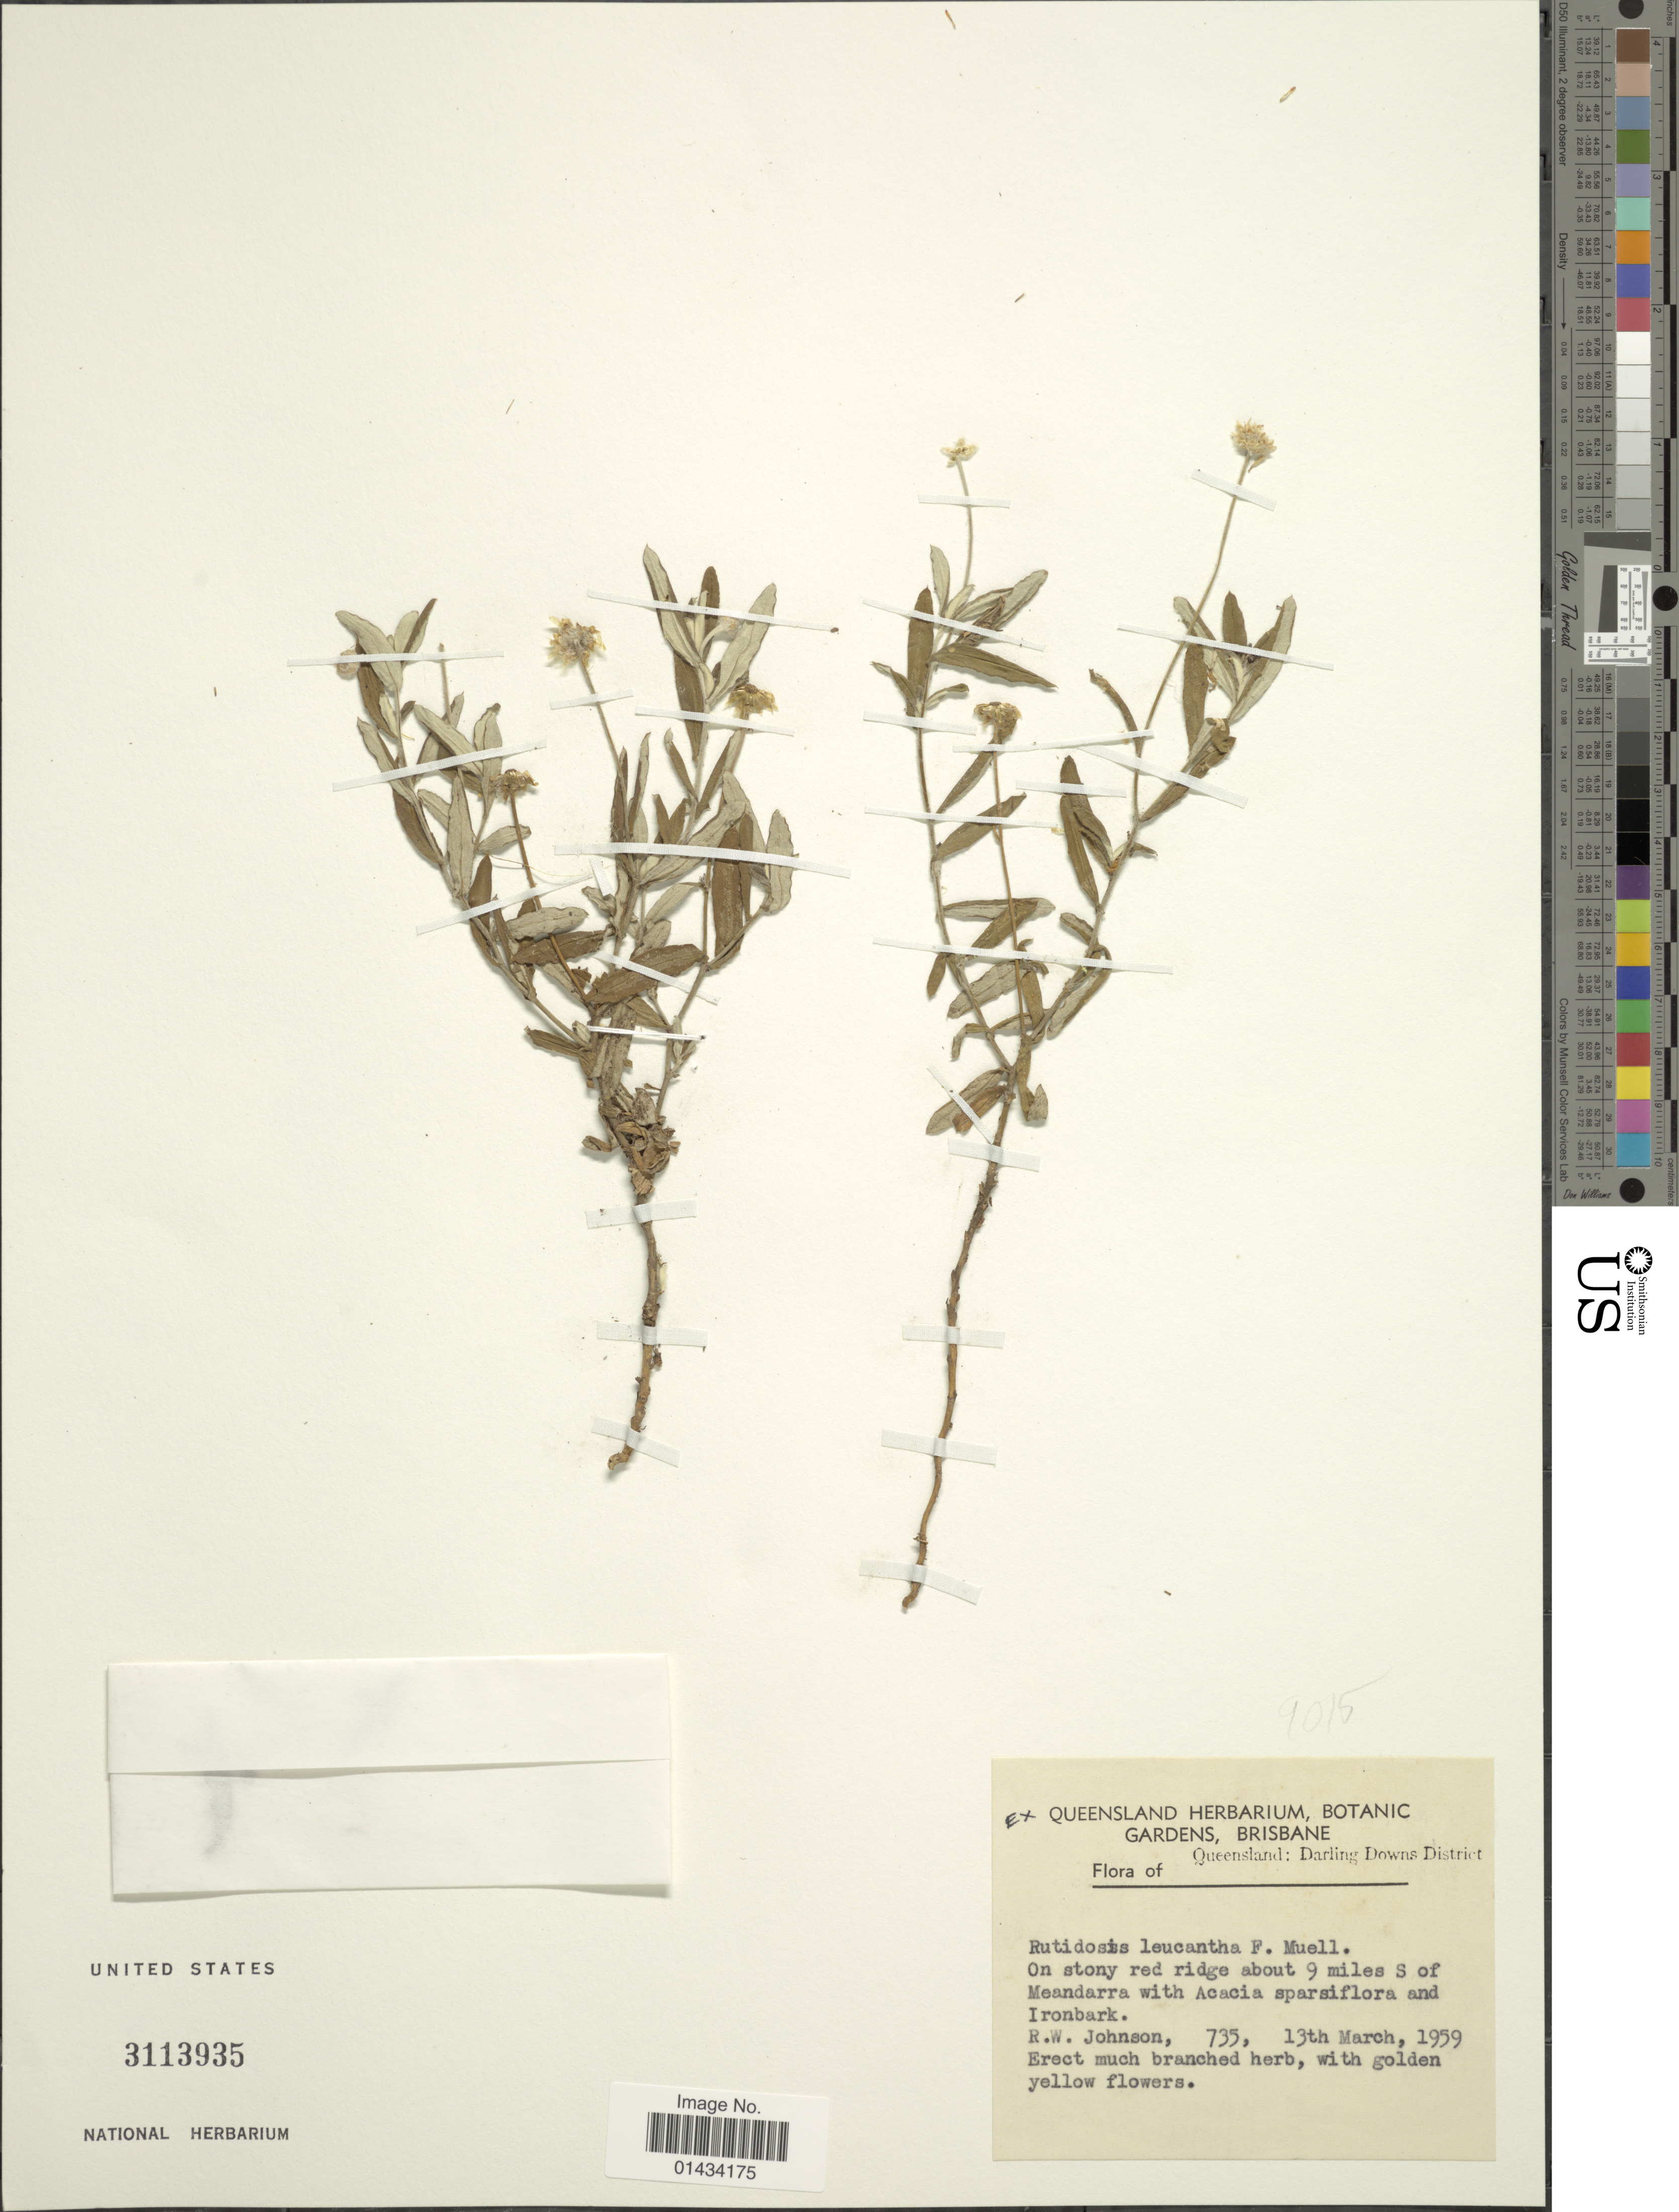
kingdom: Plantae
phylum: Tracheophyta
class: Magnoliopsida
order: Asterales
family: Asteraceae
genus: Rutidosis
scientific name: Rutidosis leucantha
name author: F. Muell.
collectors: R. W. Johnson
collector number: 735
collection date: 1959-03-13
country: Australia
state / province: Queensland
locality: Darling Downs District, on stony red ridge about 9 miles S of Meandarra with Acacia sparsiflora and Ironbark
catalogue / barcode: US 3113935